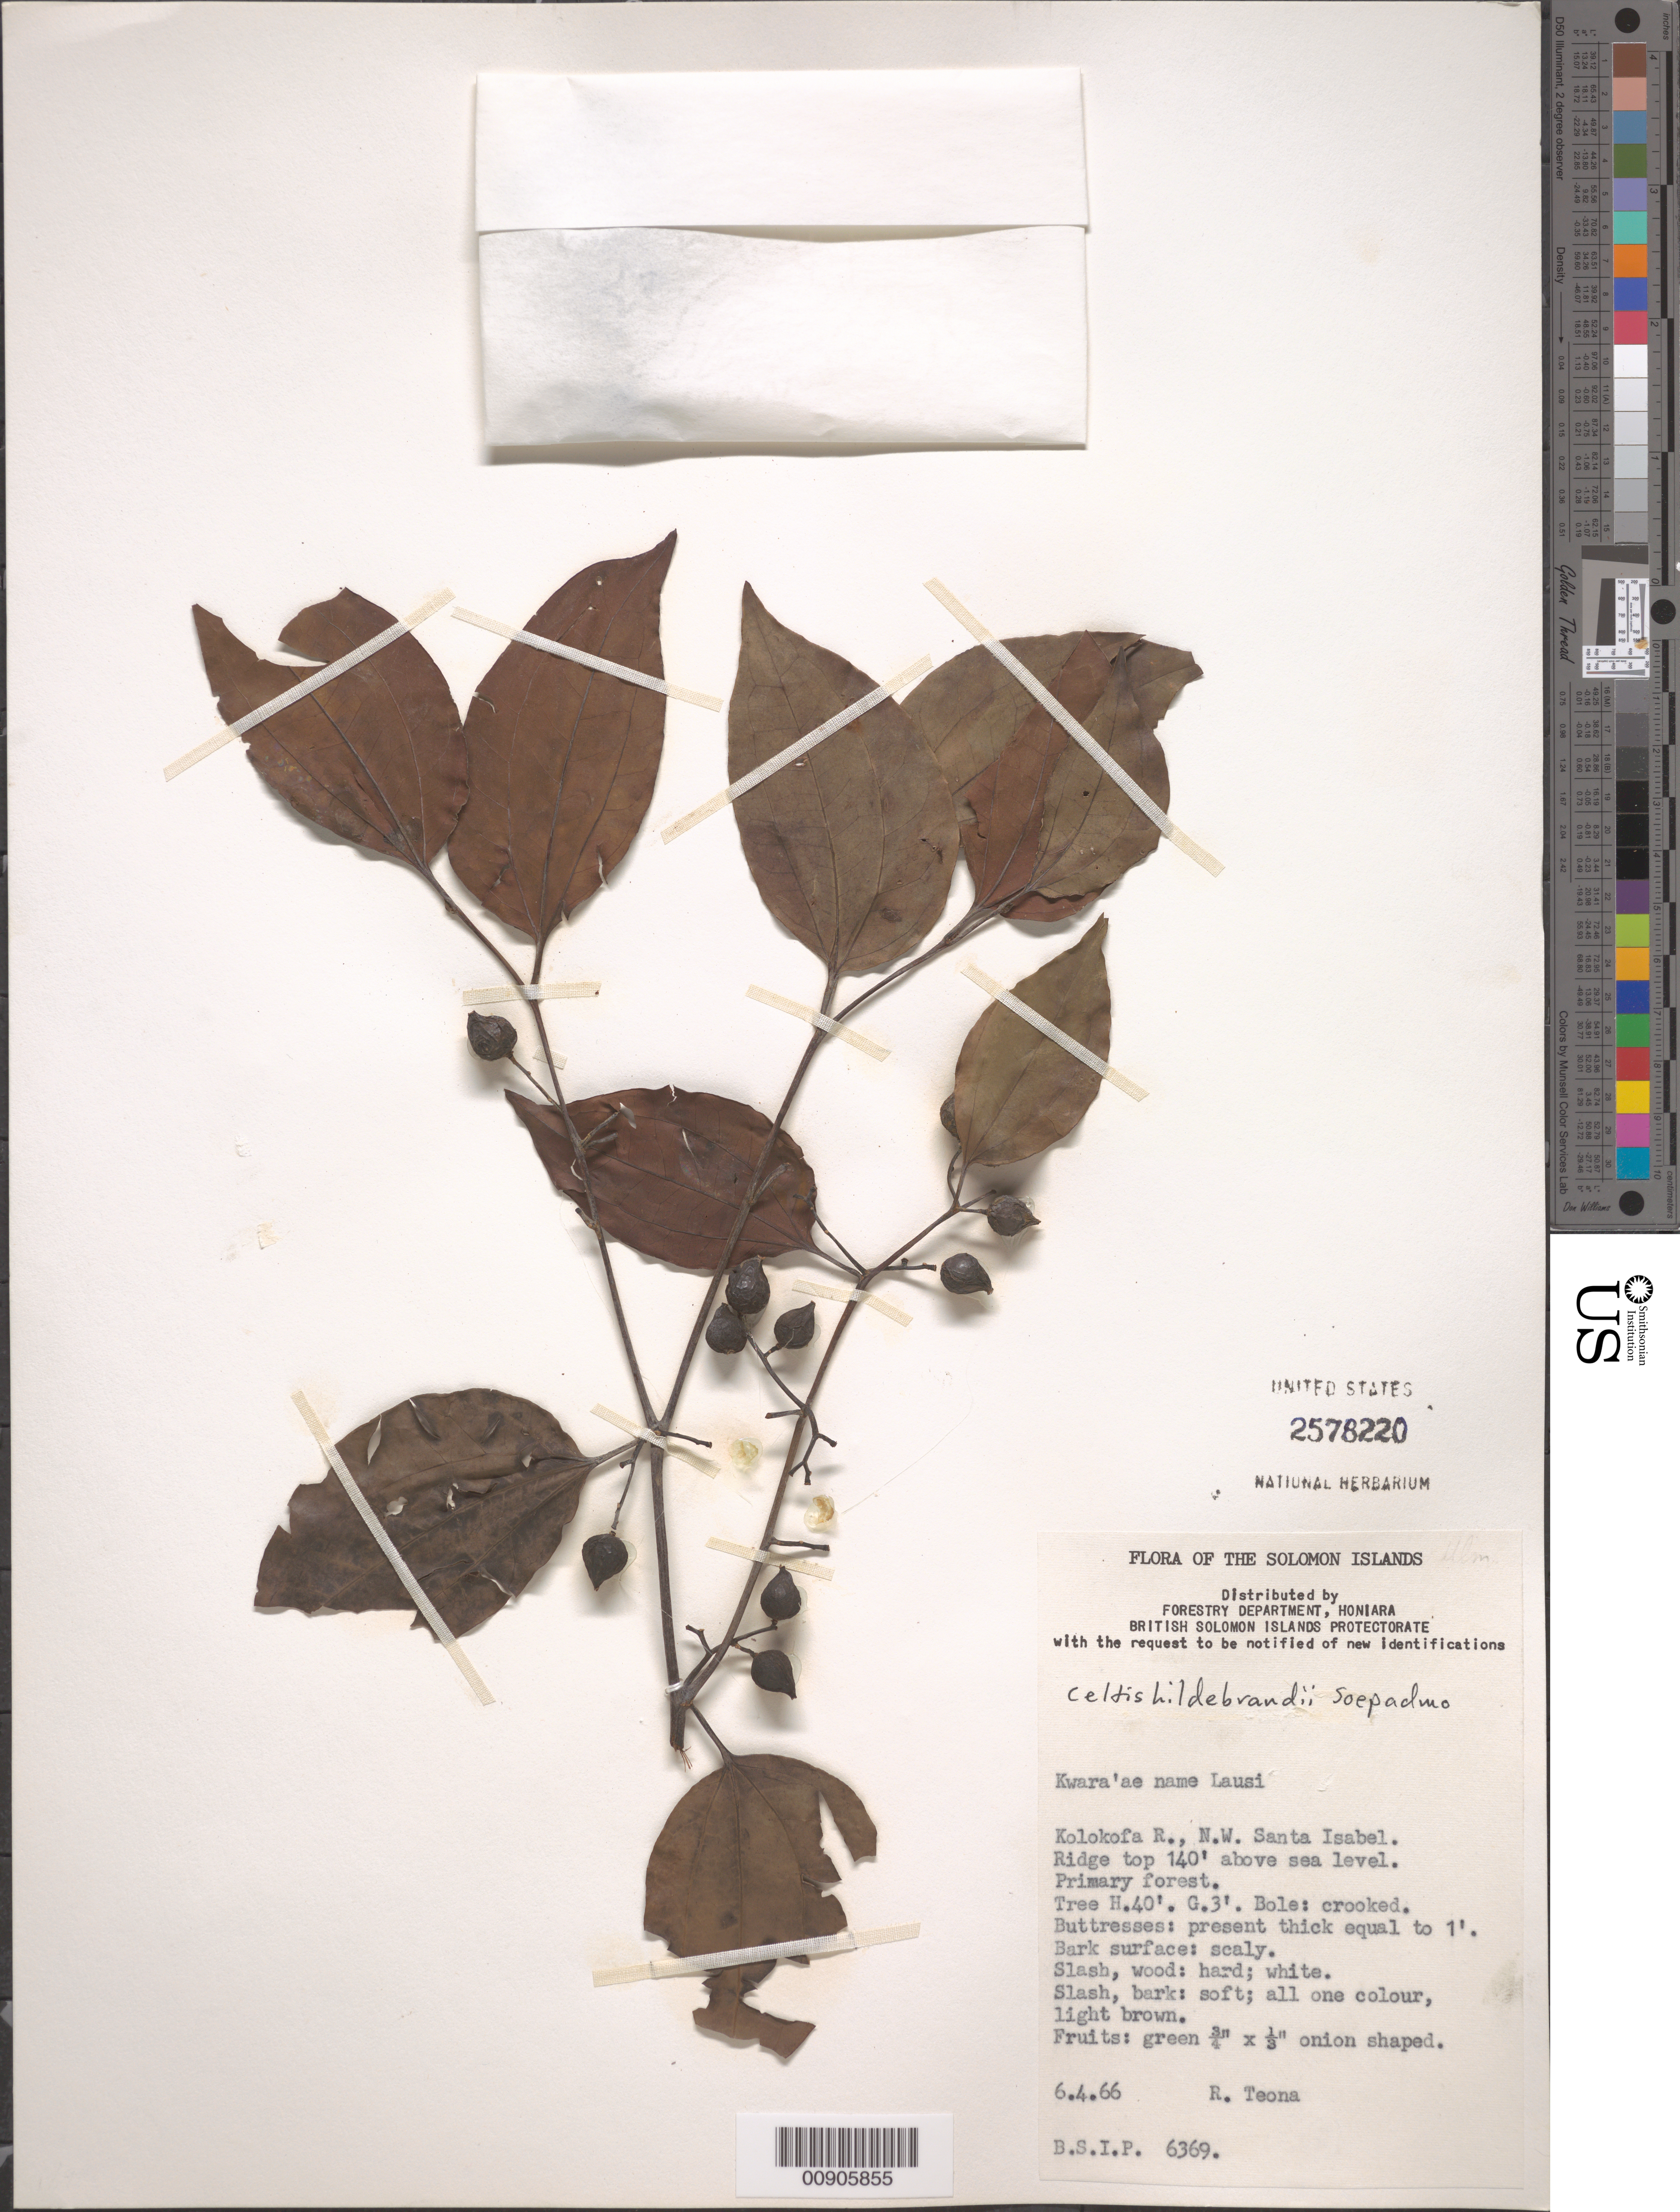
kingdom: Plantae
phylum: Tracheophyta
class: Magnoliopsida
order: Rosales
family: Cannabaceae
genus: Celtis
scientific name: Celtis hildebrandii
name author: Soepadmo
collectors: R. Teona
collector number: BSIP 6369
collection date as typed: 06 Apr 1966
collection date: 1966-04-06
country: Solomon Islands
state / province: Isabel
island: Santa Isabel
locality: Kolokofa R.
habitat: primary forest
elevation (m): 43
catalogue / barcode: US 2578220